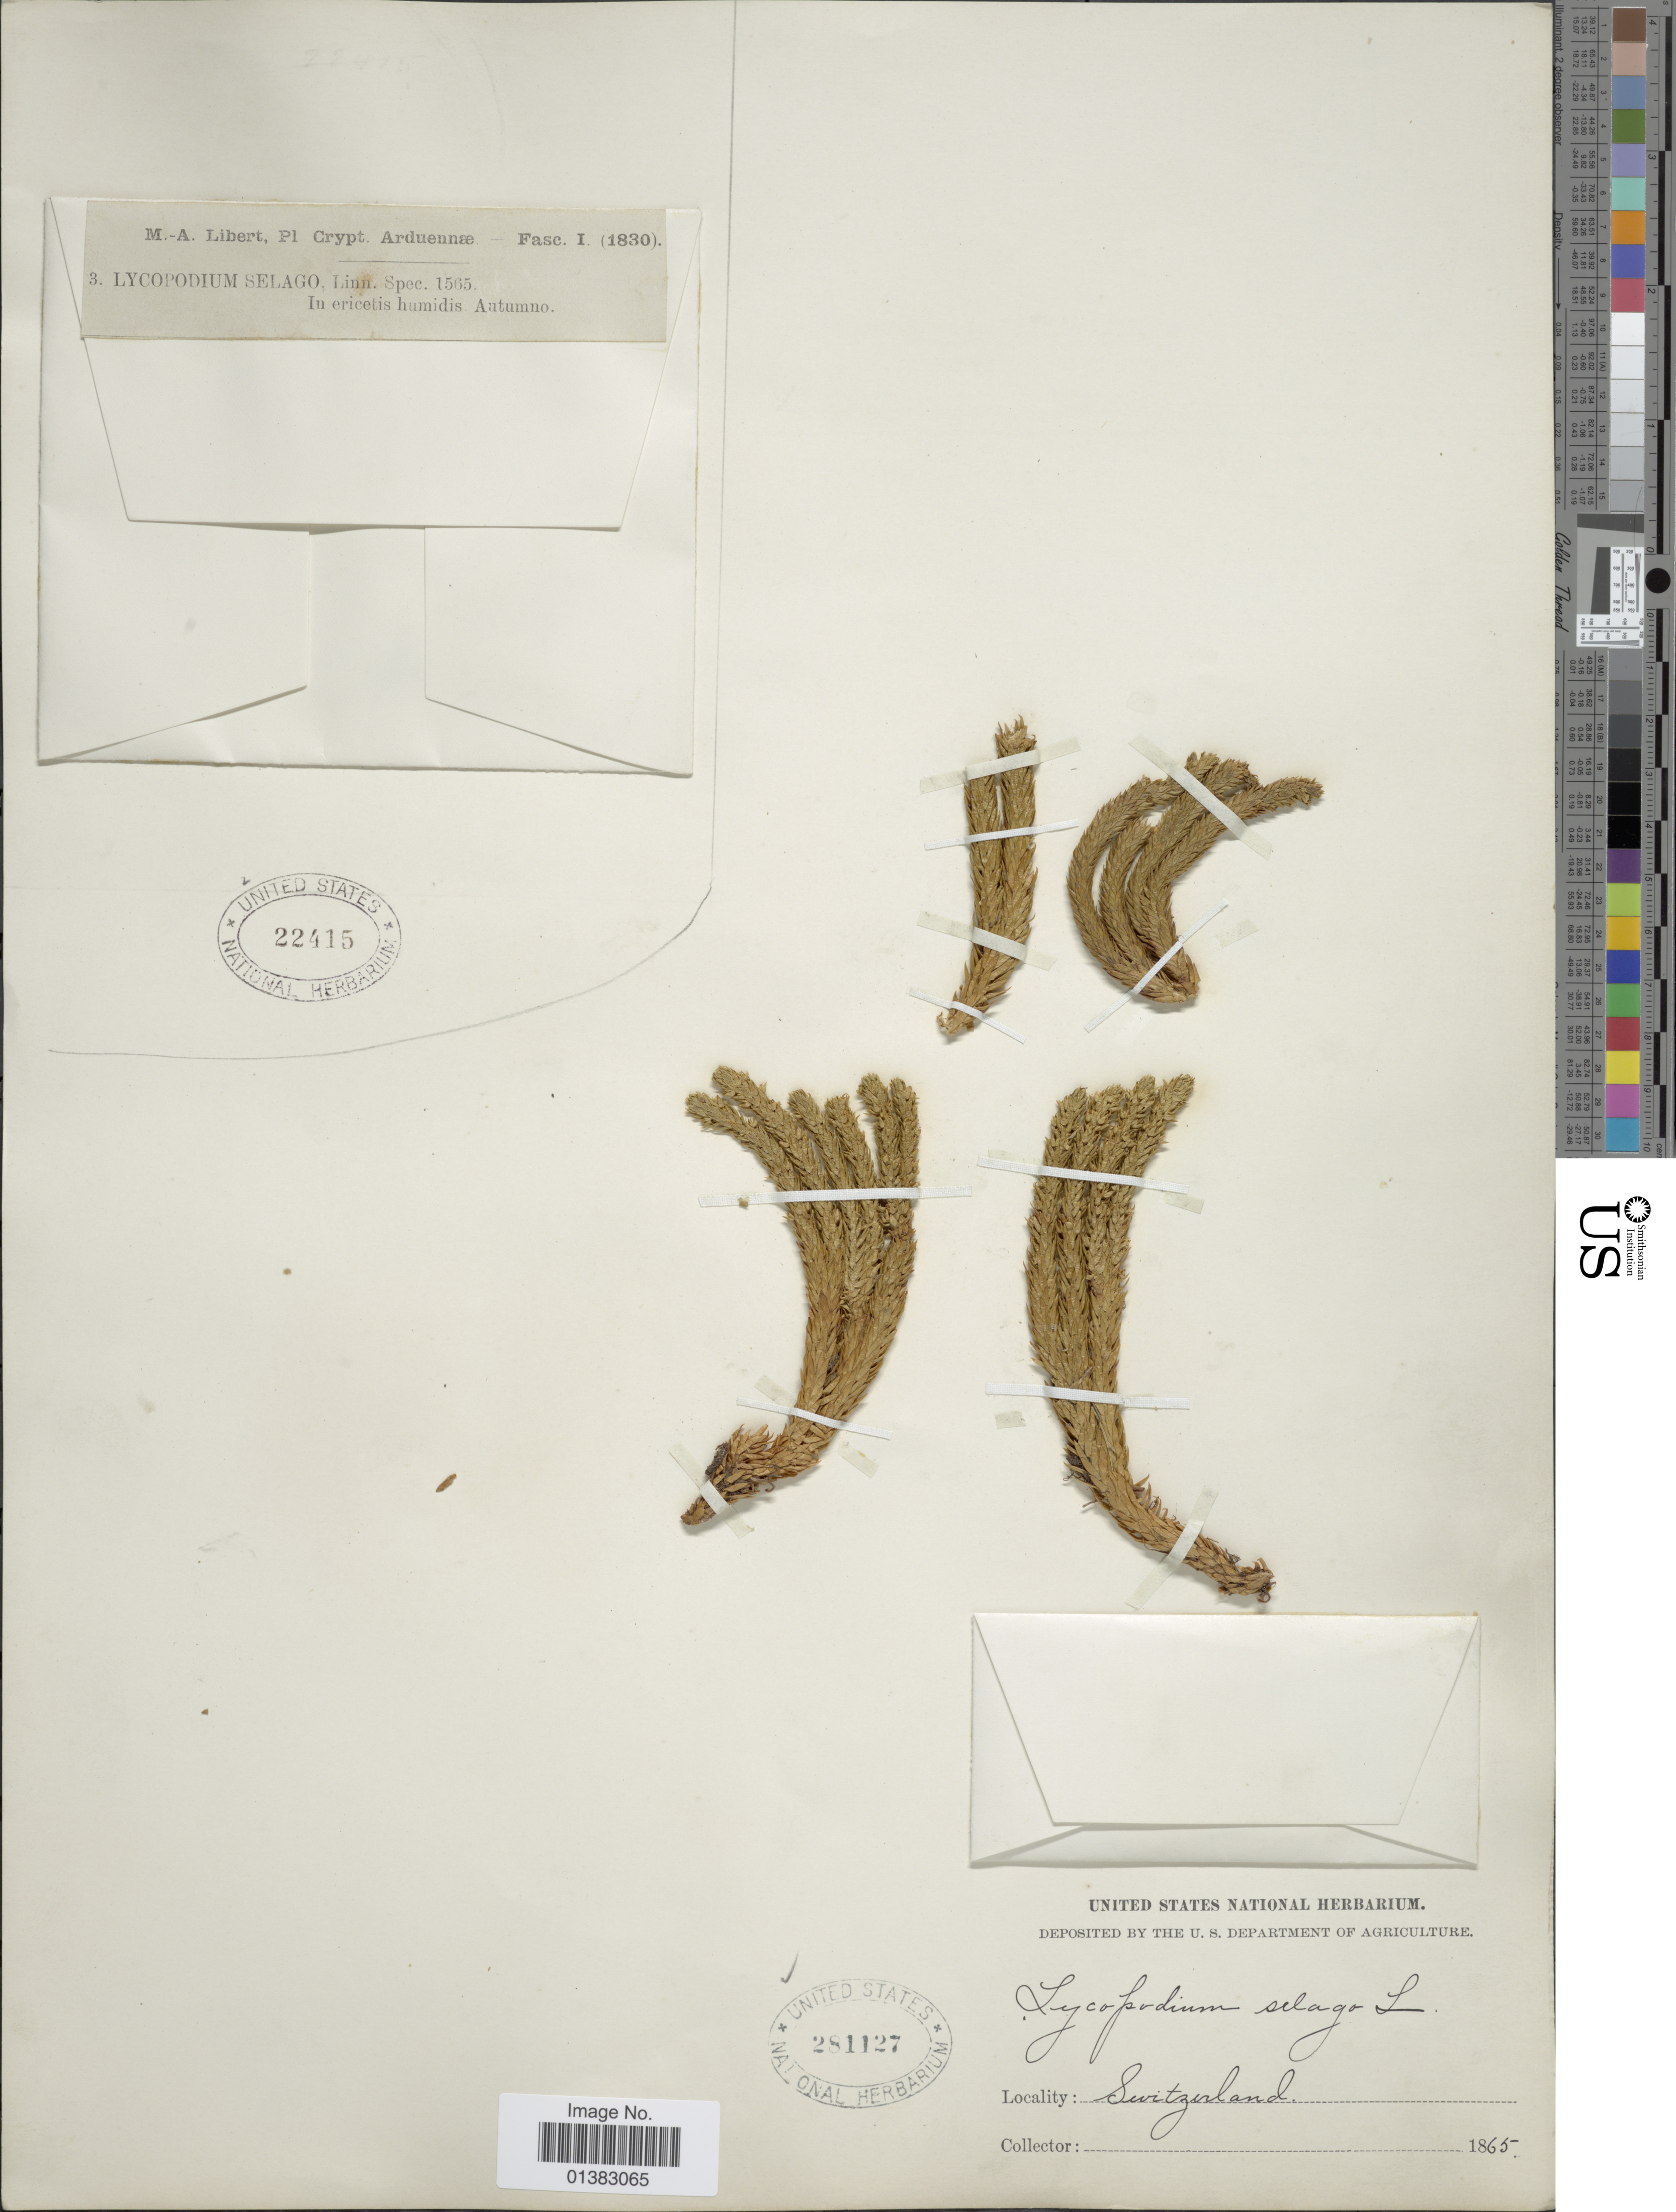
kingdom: Plantae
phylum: Tracheophyta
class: Lycopodiopsida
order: Lycopodiales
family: Lycopodiaceae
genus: Huperzia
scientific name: Huperzia selago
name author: (L.) Bernh. ex Schrank & Mart.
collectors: M.-A. Libert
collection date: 1865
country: Switzerland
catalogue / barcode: US 281127